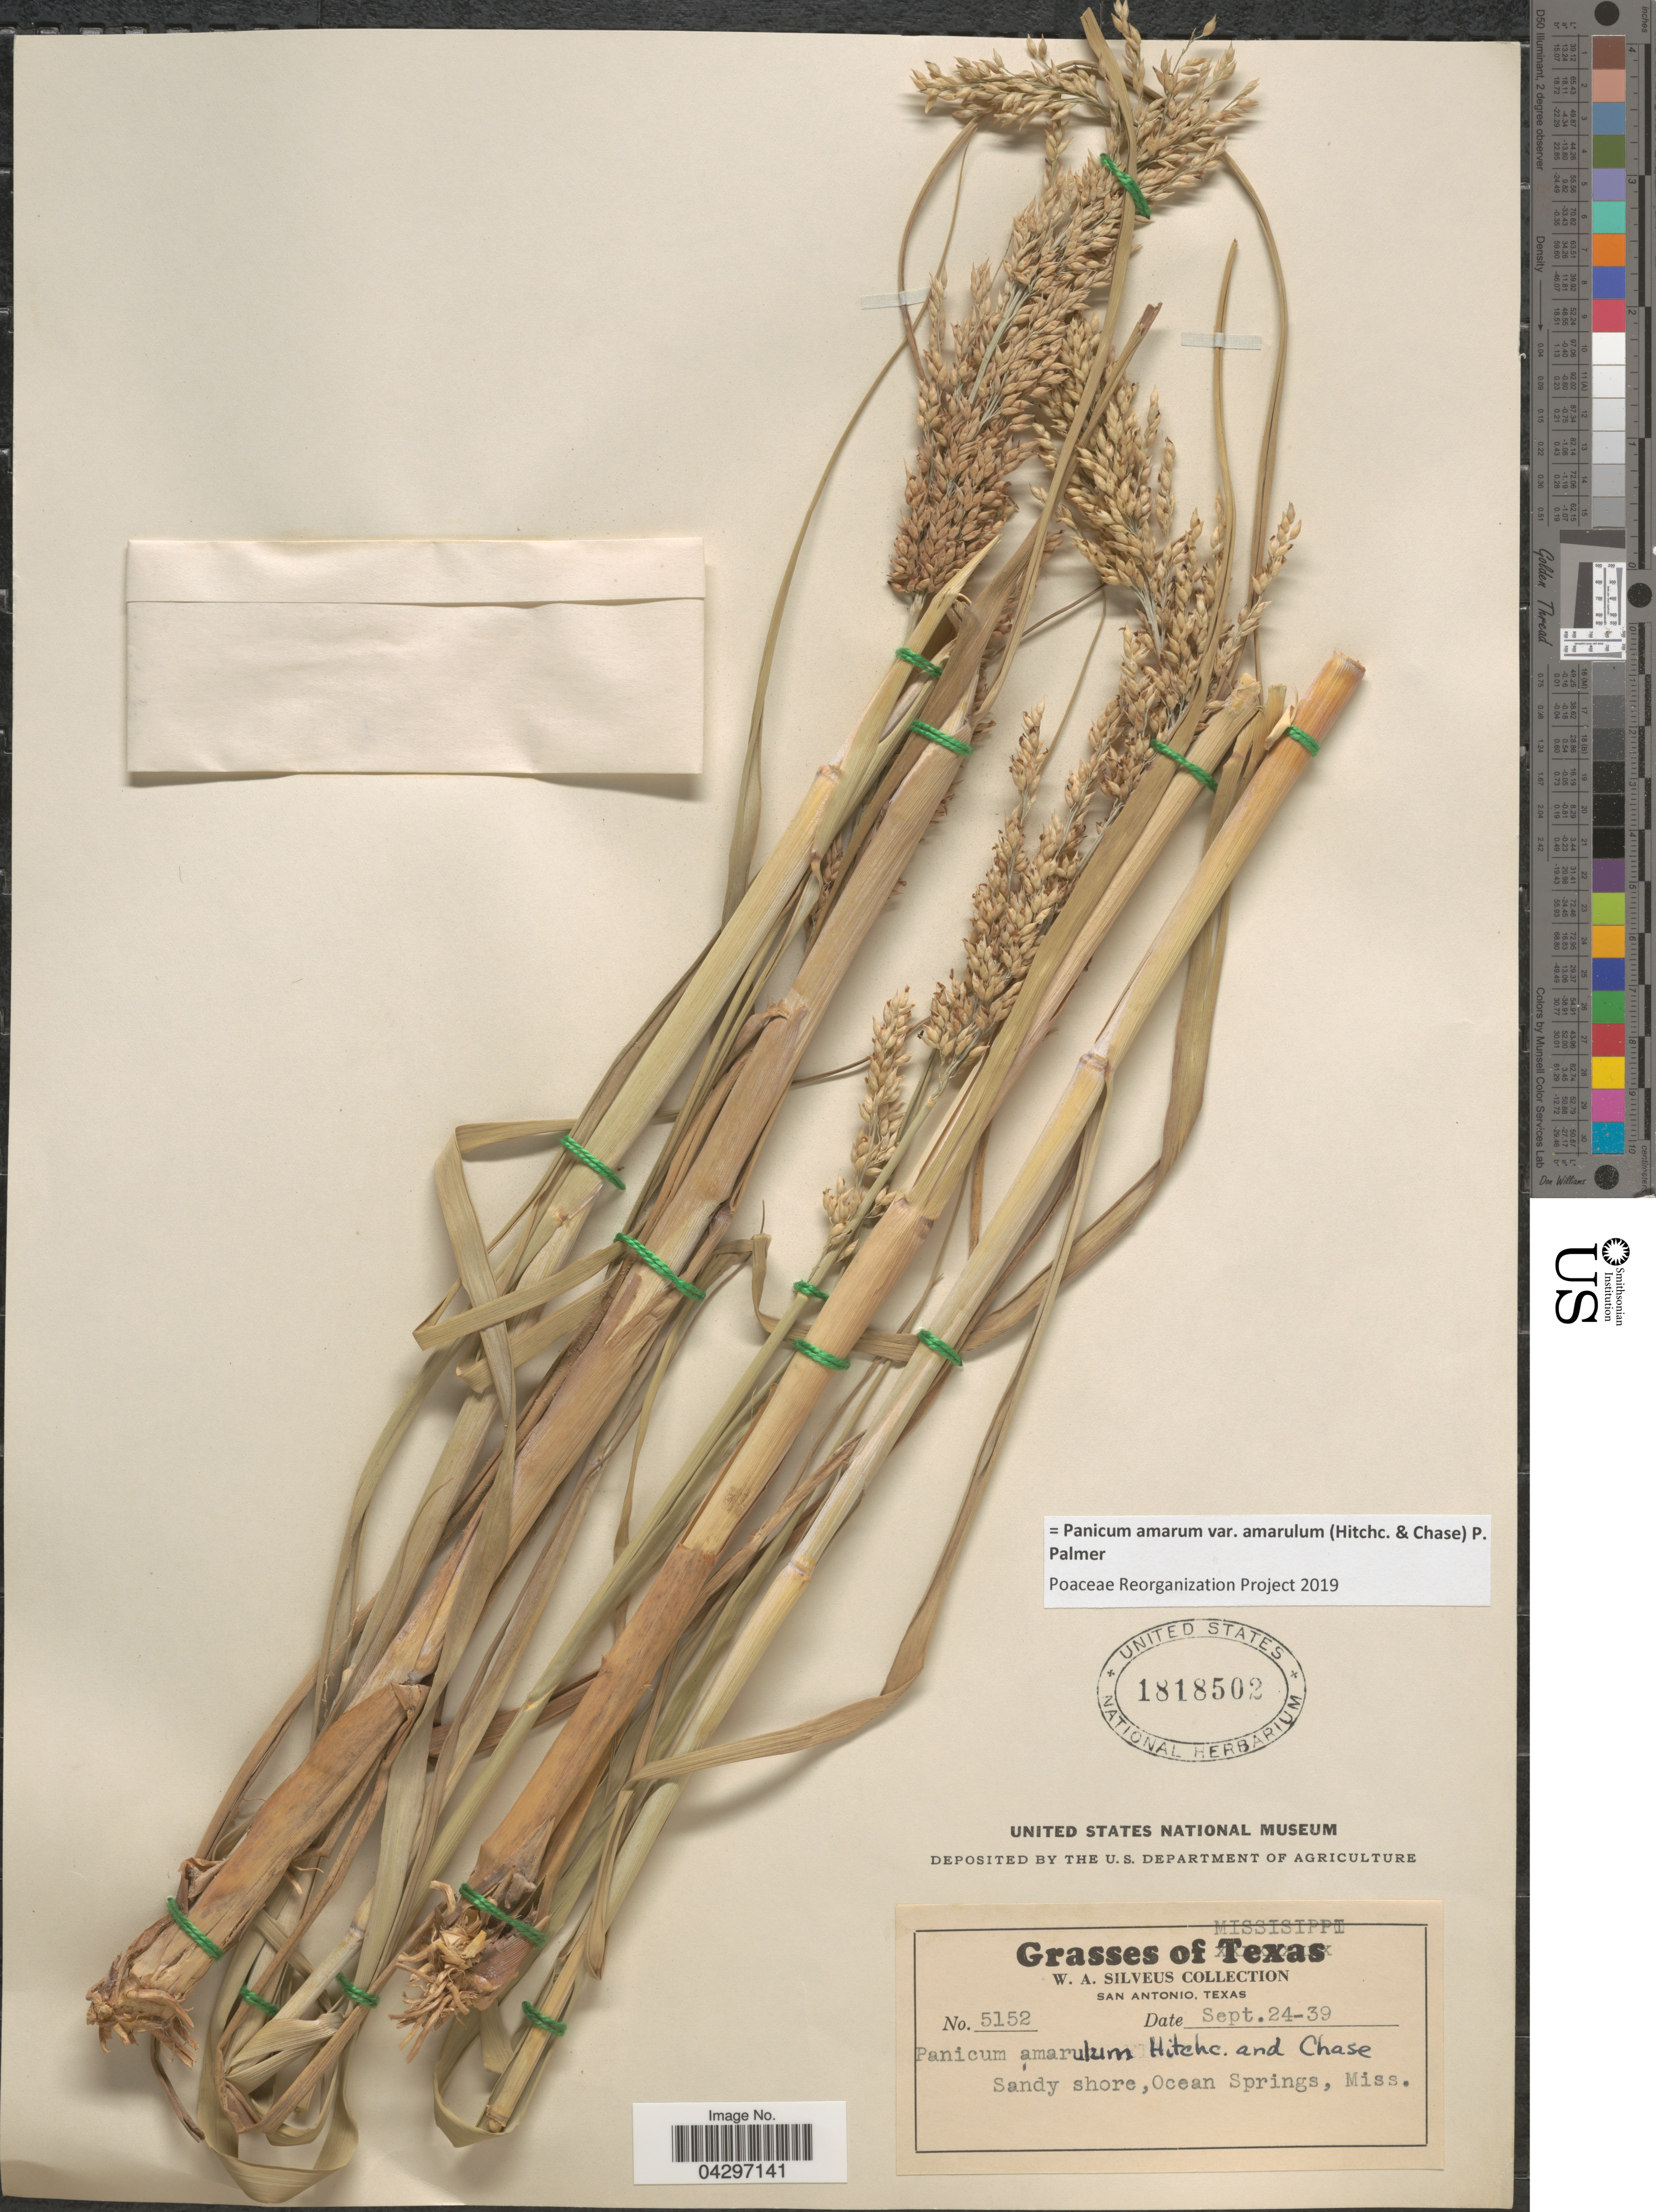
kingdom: Plantae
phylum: Tracheophyta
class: Liliopsida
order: Poales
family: Poaceae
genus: Panicum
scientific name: Panicum amarum var. amarulum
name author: (Hitchc. & Chase) Freckmann & Lelong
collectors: W. Silveus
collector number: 5152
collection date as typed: Transcribed d/m/y: 24/9/39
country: United States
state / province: Mississippi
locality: Sandy shore, Ocean Springs.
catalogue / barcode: US 1818502